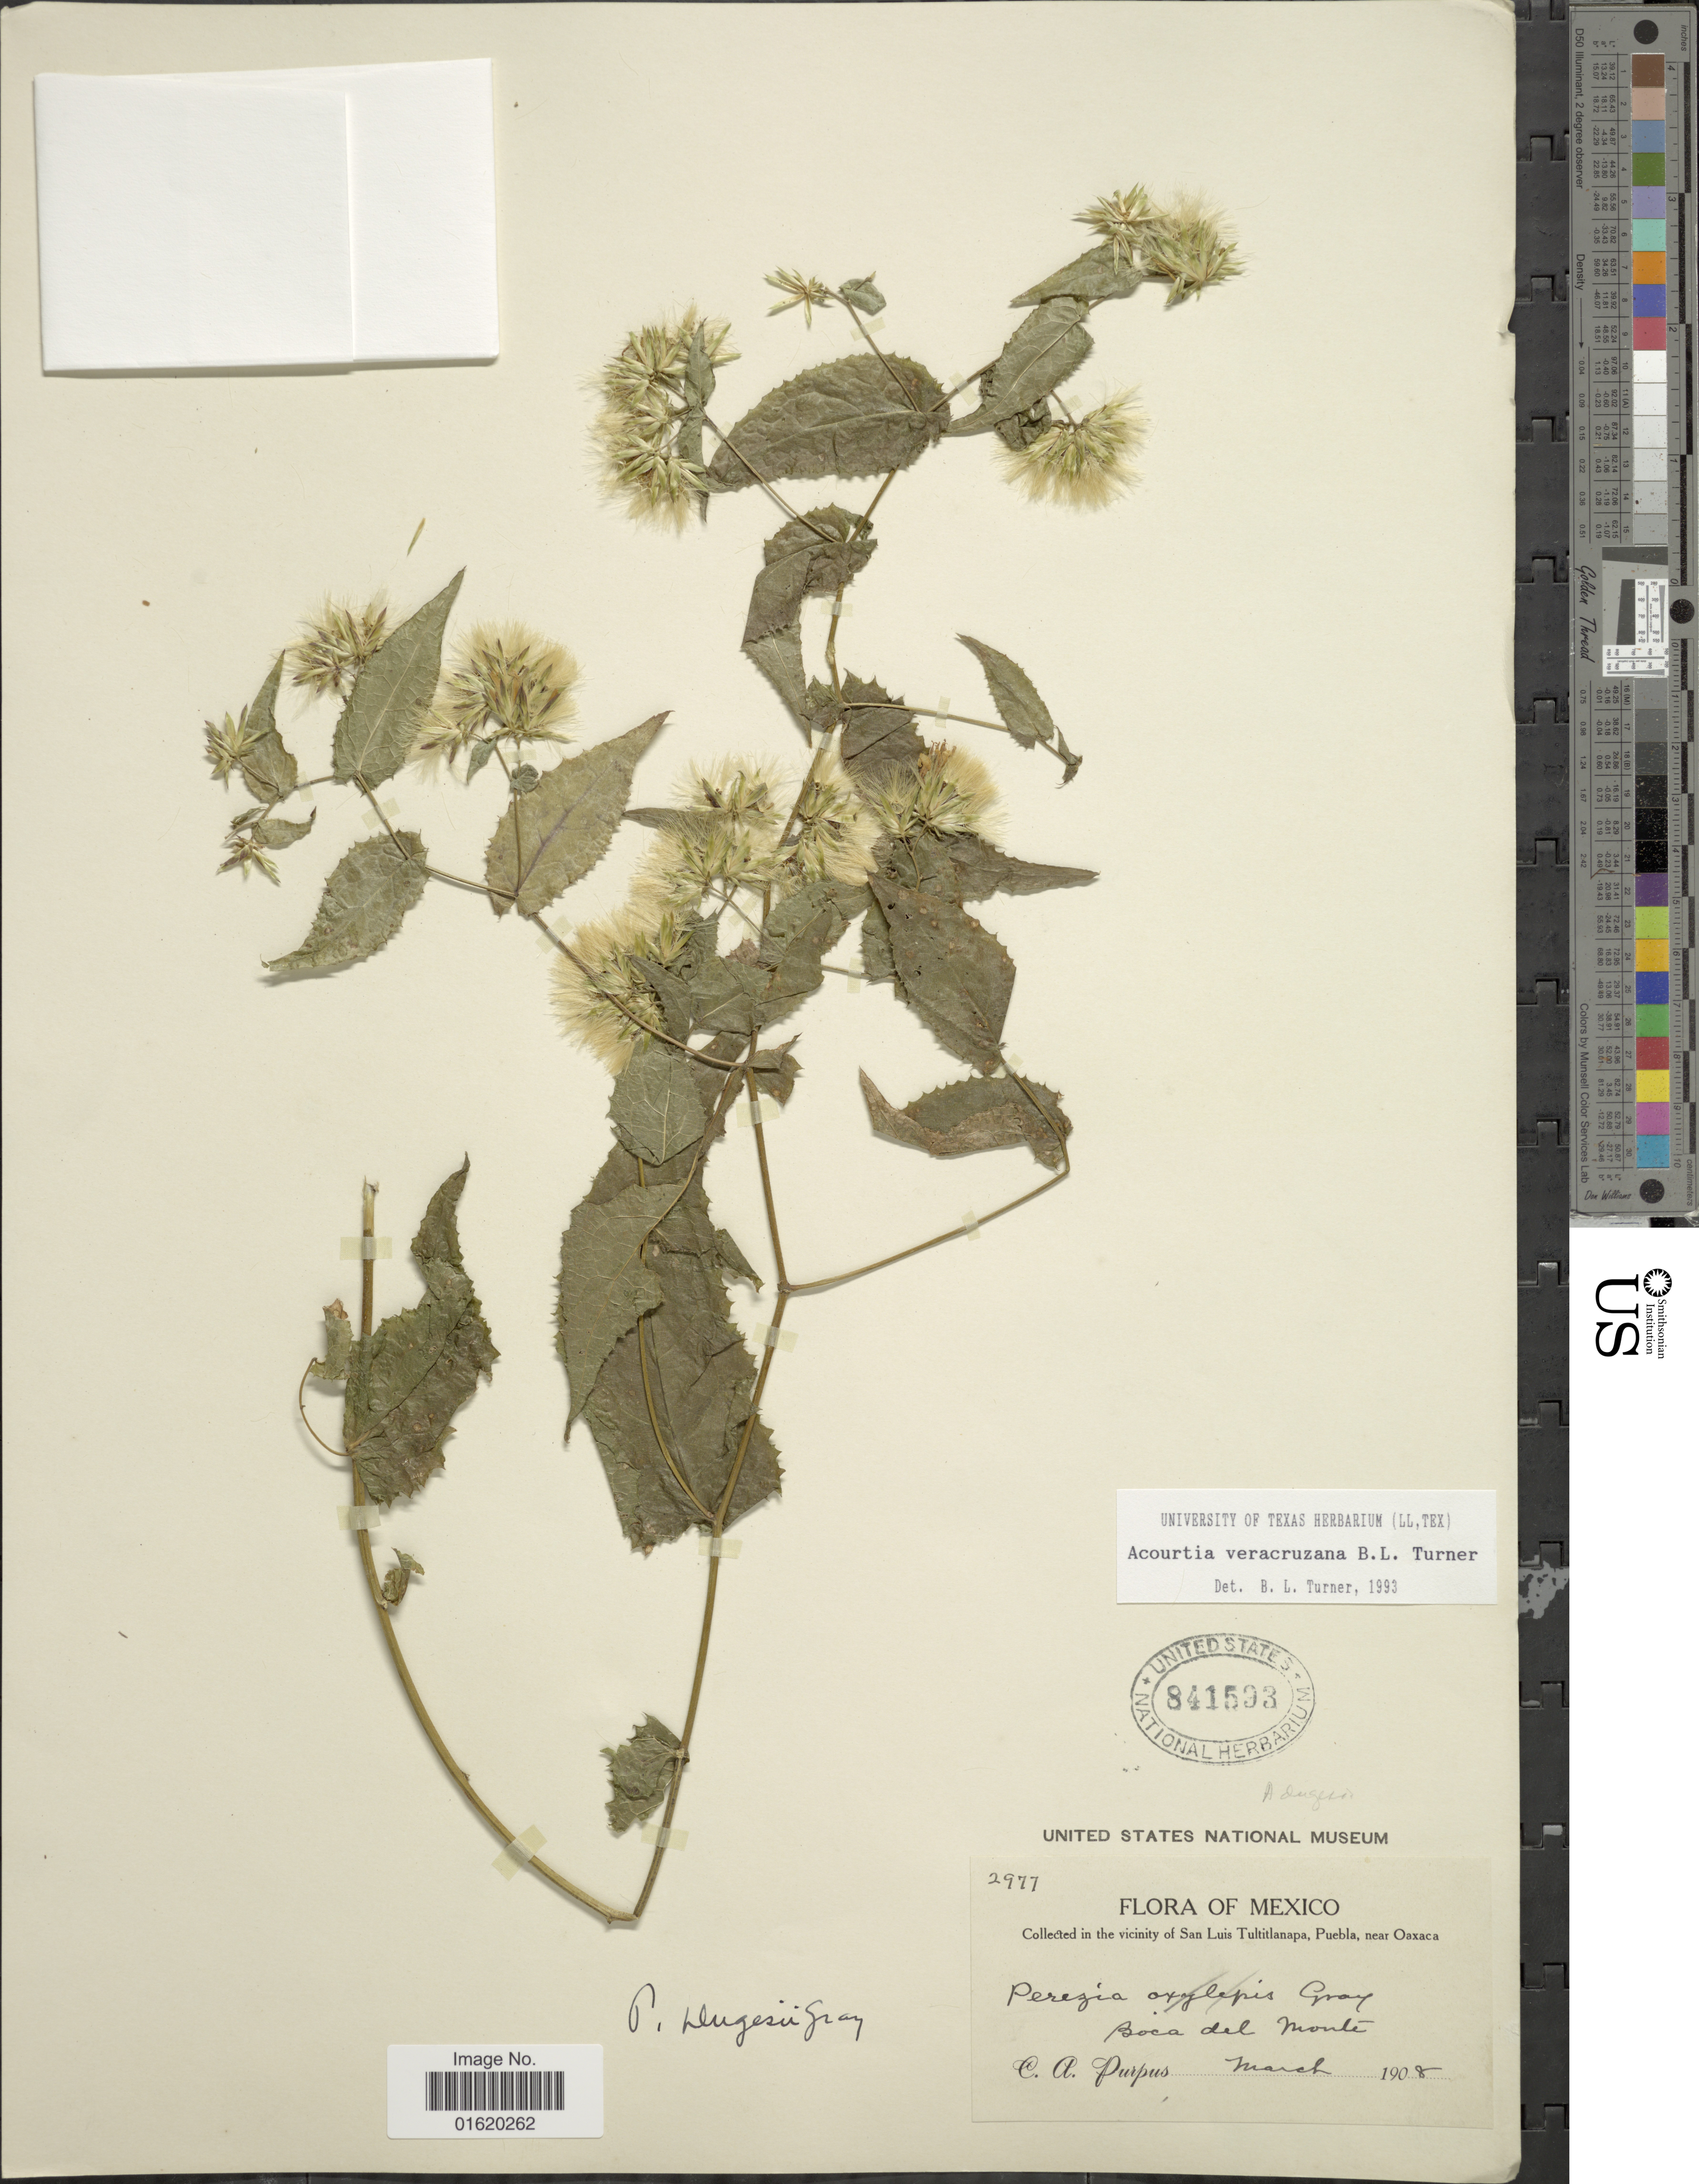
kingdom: Plantae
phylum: Tracheophyta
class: Magnoliopsida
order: Asterales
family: Asteraceae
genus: Acourtia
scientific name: Acourtia dugesii var. veracruzana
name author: (B.L. Turner) Villarreal & A.E. Estrada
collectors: C. A. Purpus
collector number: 2977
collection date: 1908-03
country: Mexico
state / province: Puebla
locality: Vicinity of San Luis Tultitlanapa, near Oaxaca, Boca del Monte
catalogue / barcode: US 841593